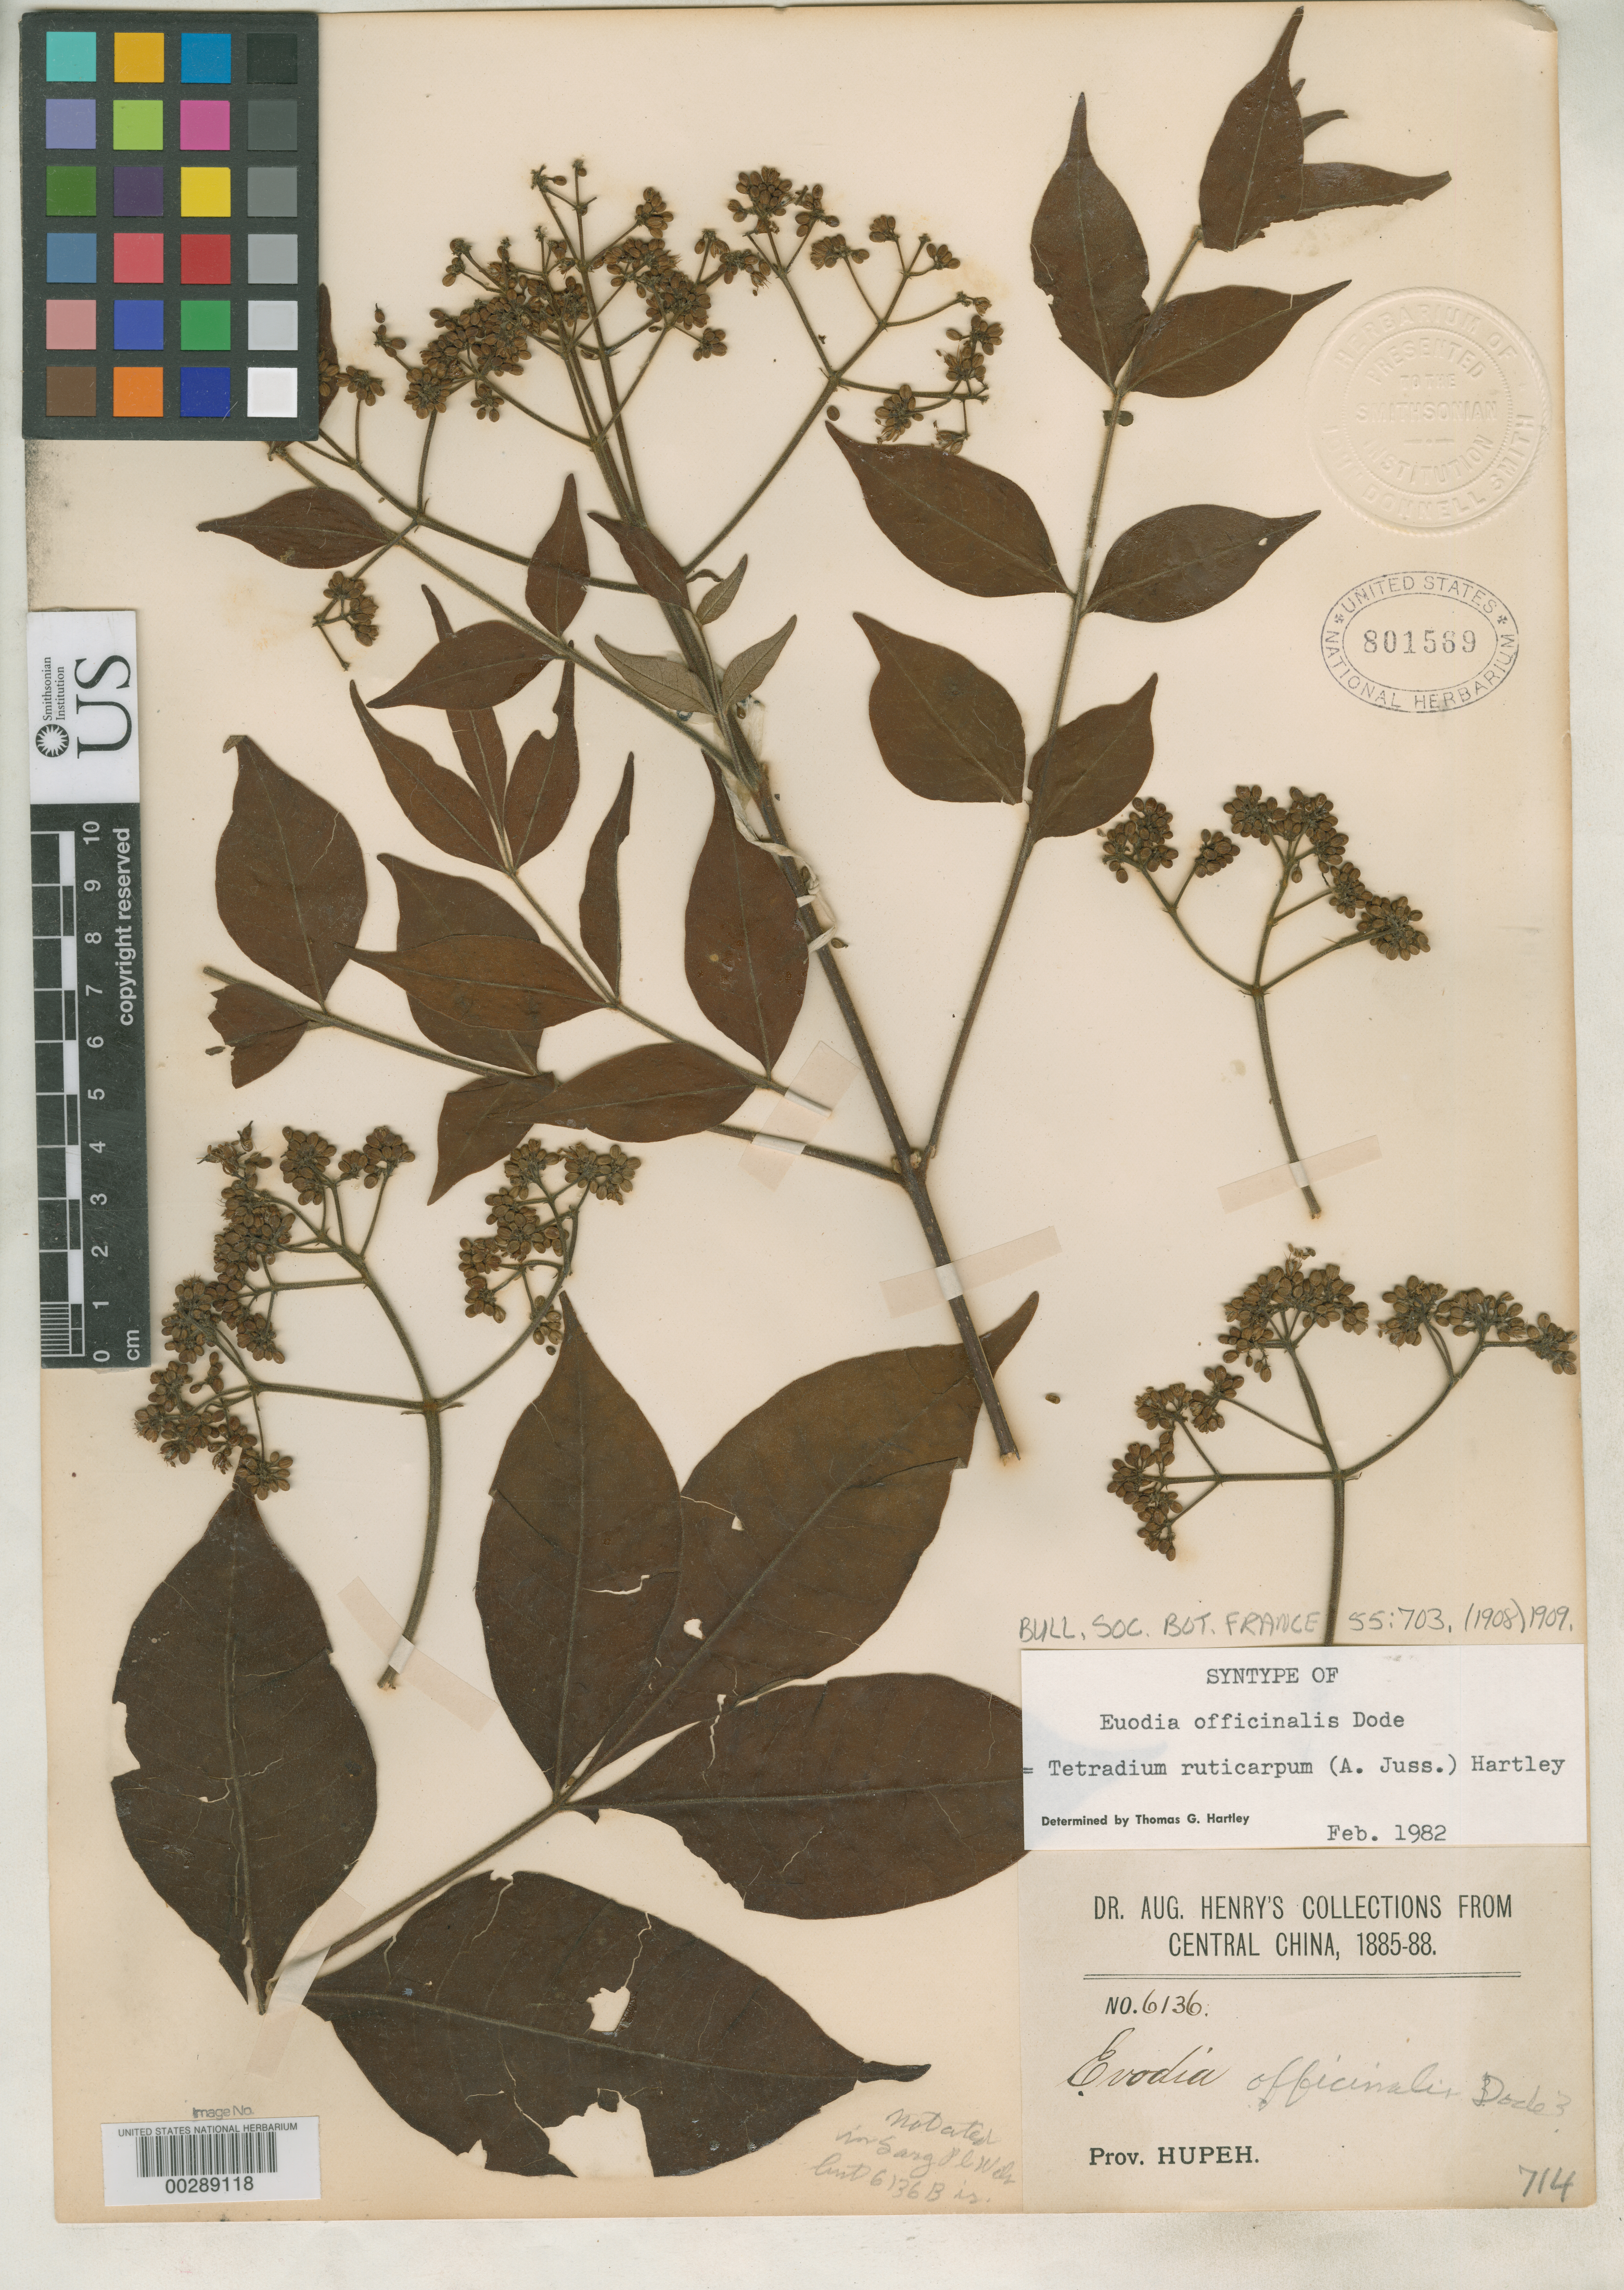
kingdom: Plantae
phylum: Tracheophyta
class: Magnoliopsida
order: Sapindales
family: Rutaceae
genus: Euodia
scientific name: Euodia officinalis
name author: Dode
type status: Isosyntype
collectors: A. Henry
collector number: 6136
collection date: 1885/1888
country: China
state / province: Hubei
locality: Central China. Prov. Hupeh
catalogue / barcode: US 801569